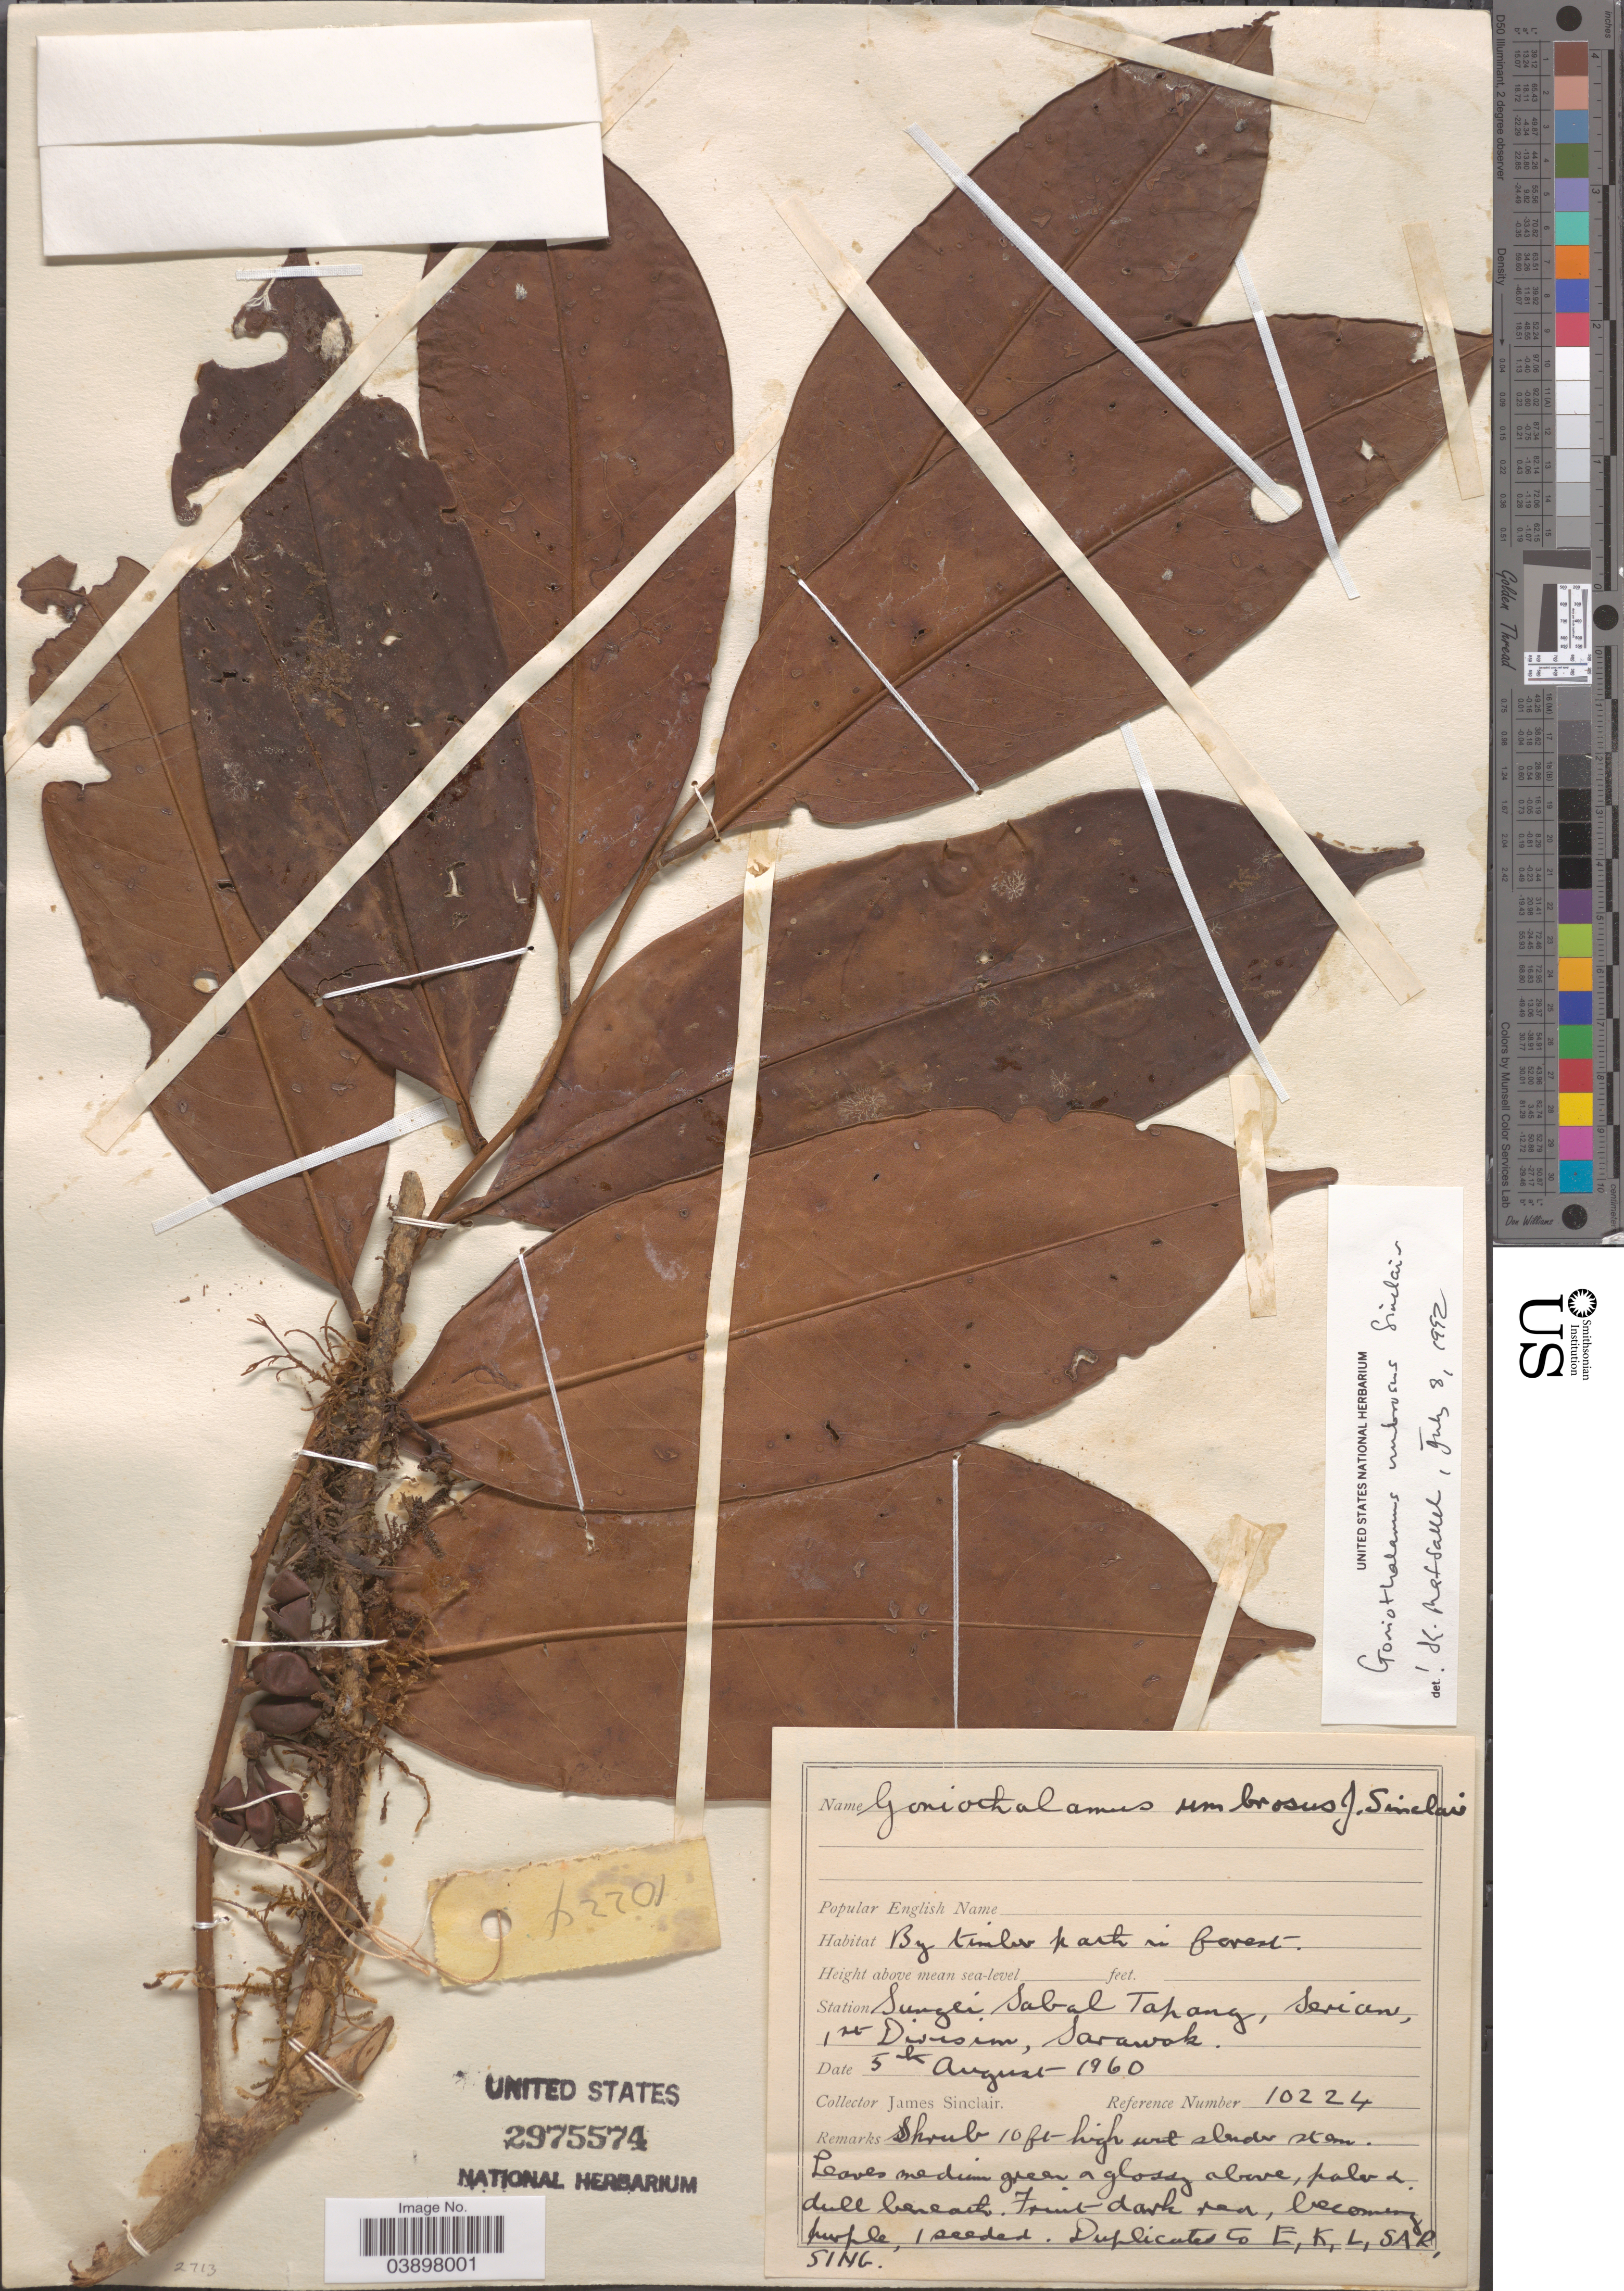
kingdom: Plantae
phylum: Tracheophyta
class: Magnoliopsida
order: Magnoliales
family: Annonaceae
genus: Goniothalamus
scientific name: Goniothalamus umbrosus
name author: J. Sinclair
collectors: J. Sinclair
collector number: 10224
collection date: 1960-08-05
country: Malaysia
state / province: Sarawak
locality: By timber path in forest. Station Sungei Sabal Tapang, Serian, 1st Division.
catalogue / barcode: US 2975574